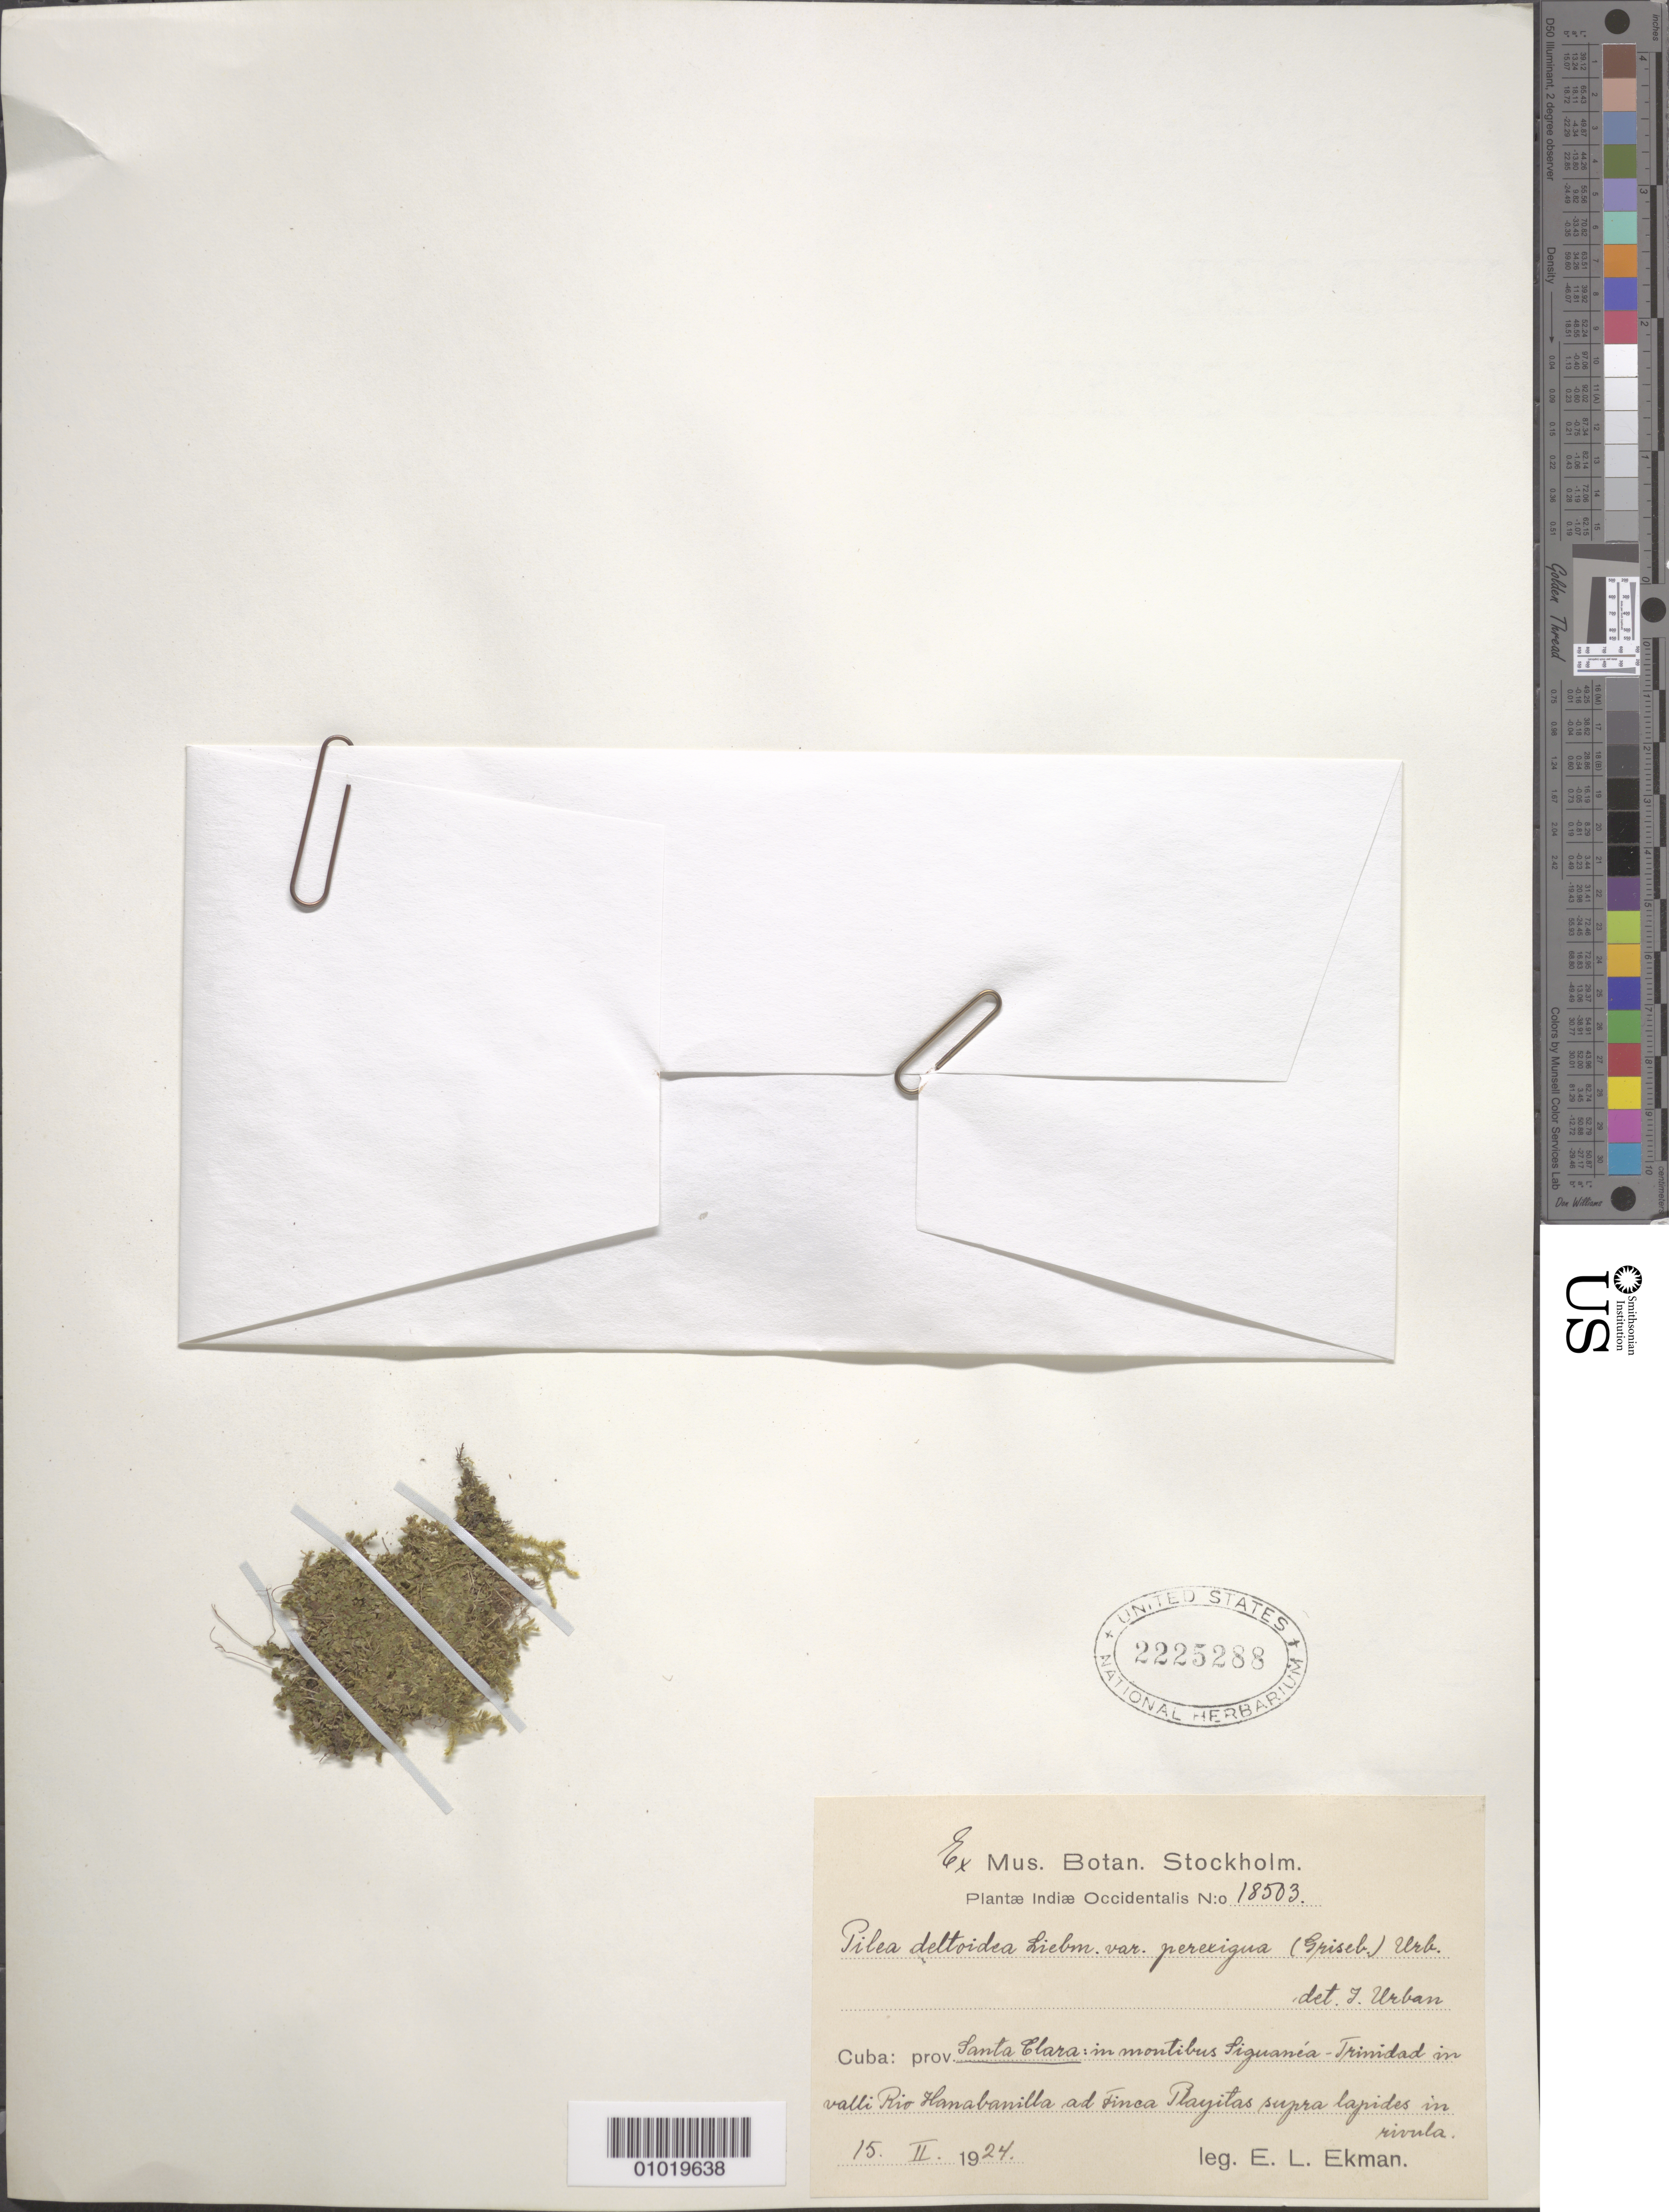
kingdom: Plantae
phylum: Tracheophyta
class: Magnoliopsida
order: Rosales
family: Urticaceae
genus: Pilea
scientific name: Pilea deltoidea var. perexigua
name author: (Griseb.) Urb.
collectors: E. L. Ekman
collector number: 18503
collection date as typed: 15 Feb 1924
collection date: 1924-02-15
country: Cuba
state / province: Cienfuegos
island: Cuba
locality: Cuba: Santa Clara: in montibus Siguanea-Trinidad in valli Rio Hanabanilla al Finca Playitas supra lapides in rivula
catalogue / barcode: US 2225288